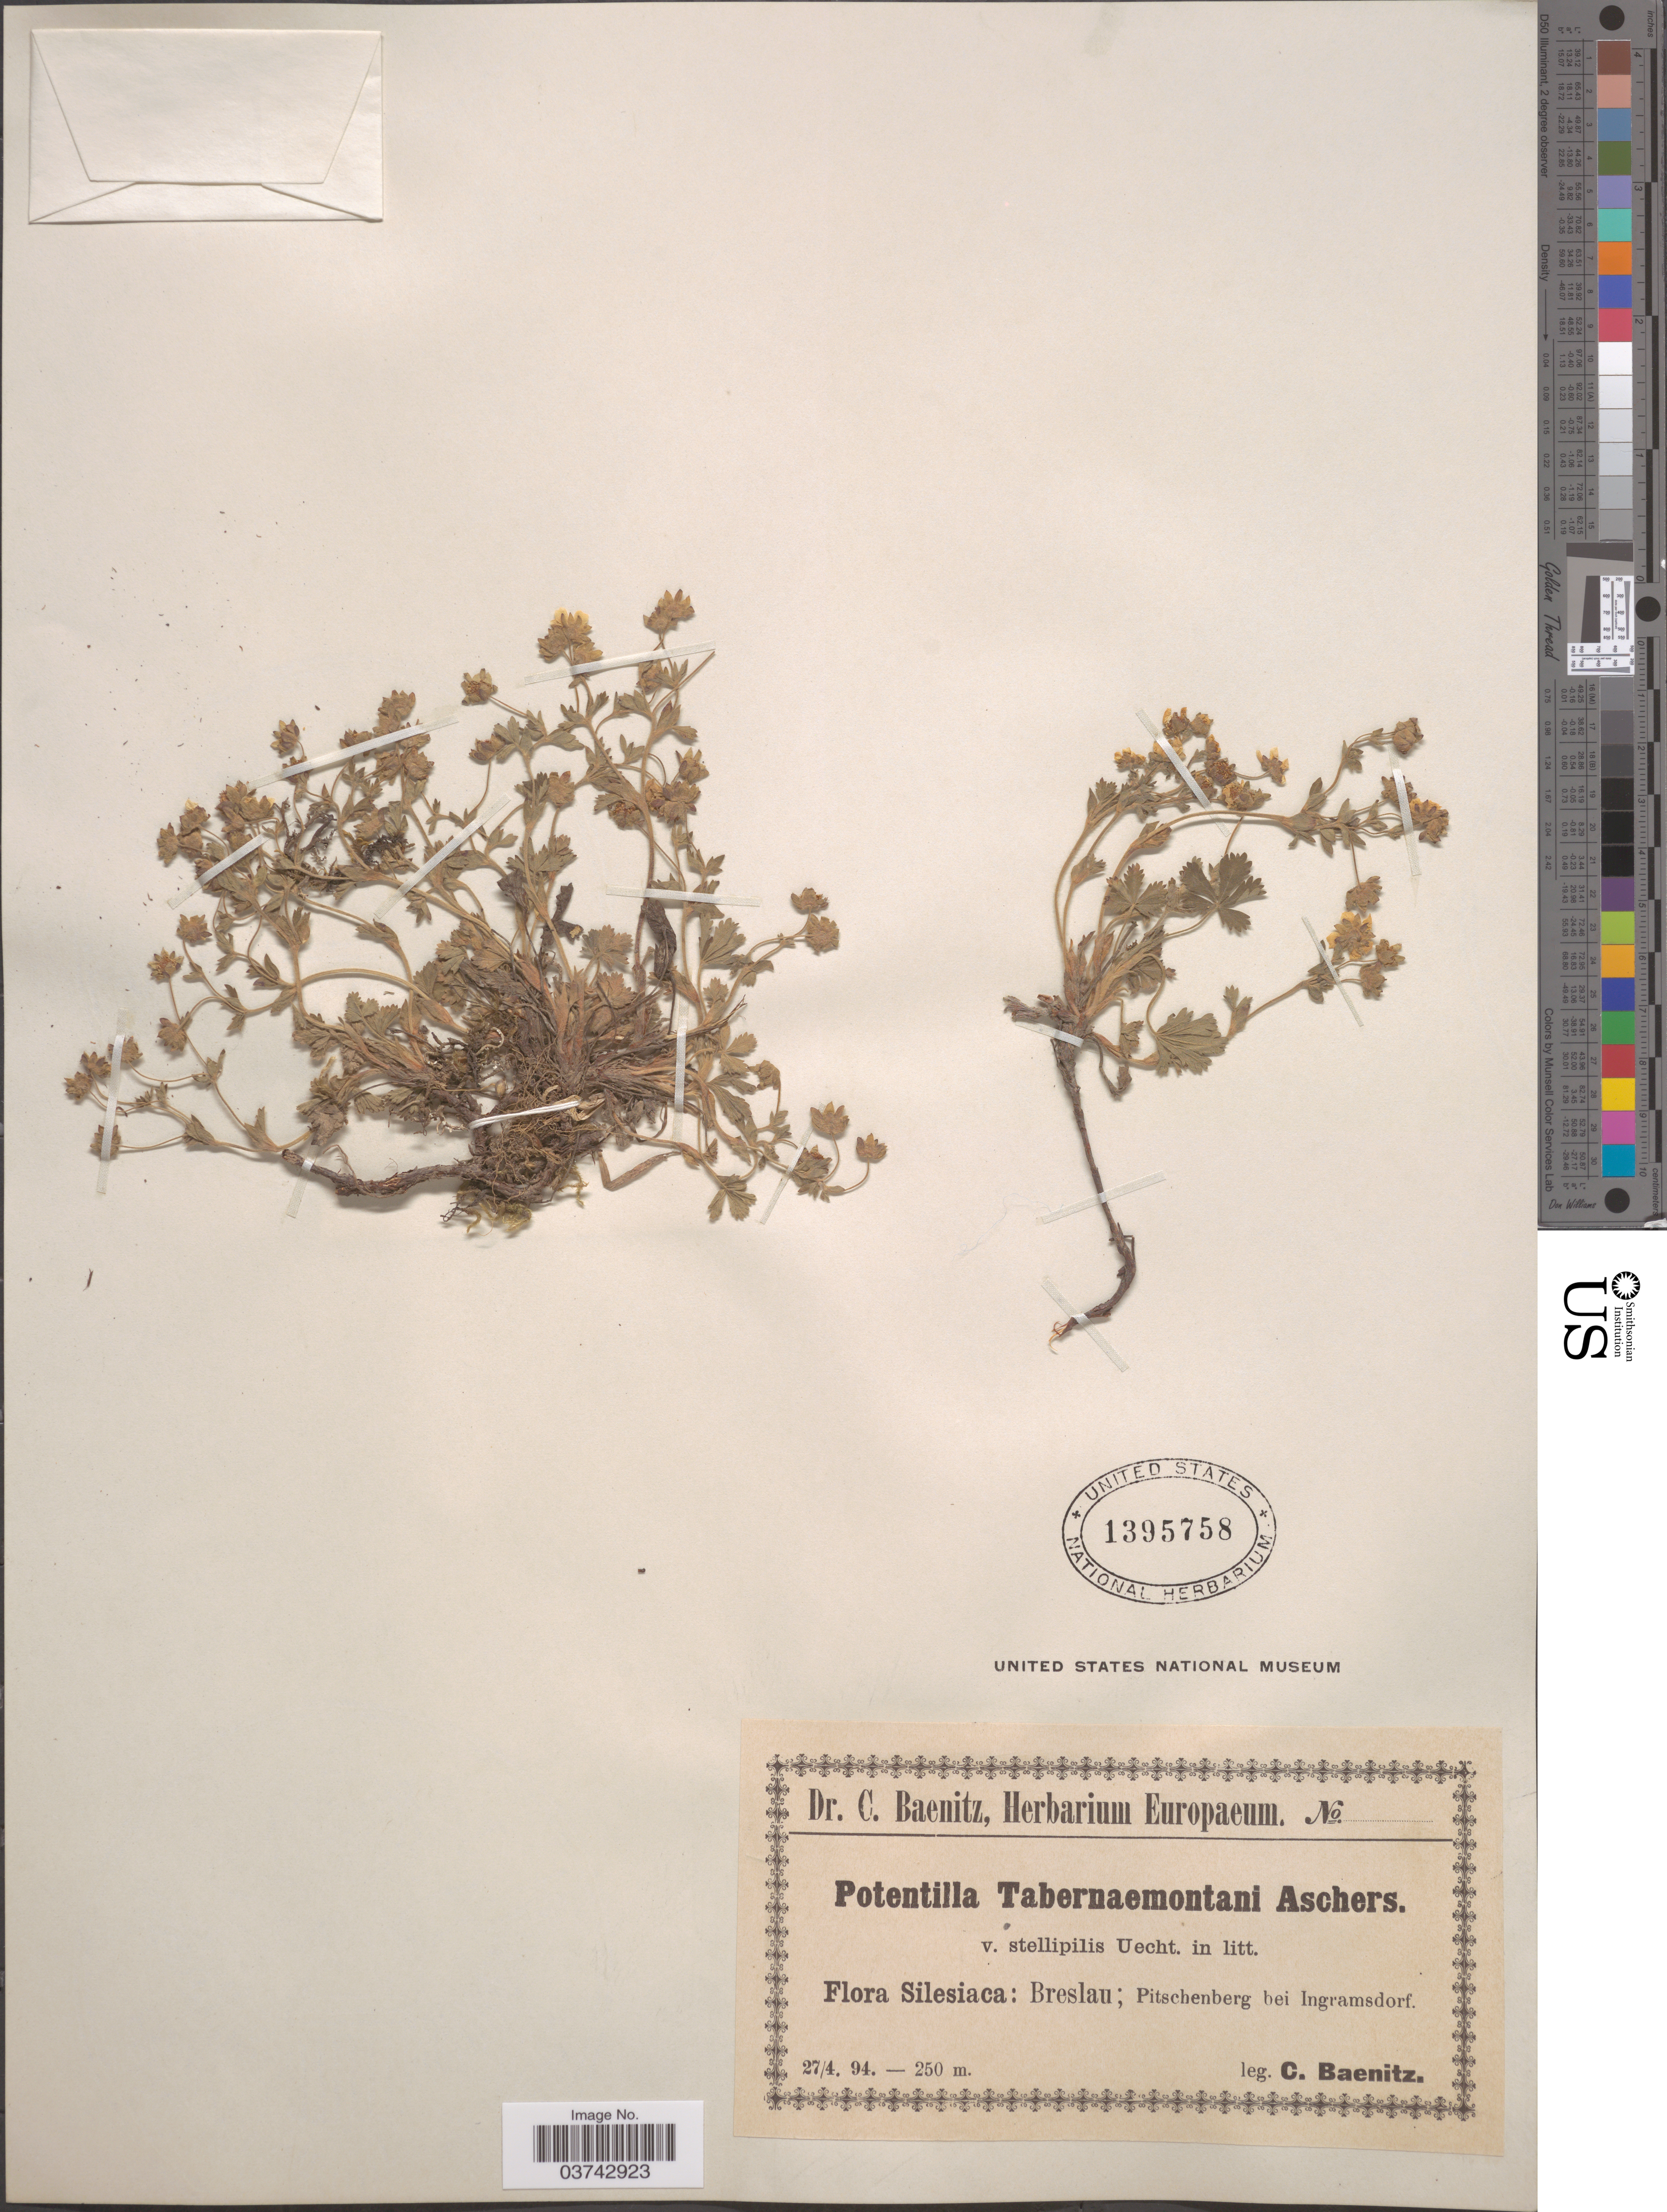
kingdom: Plantae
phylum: Tracheophyta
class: Magnoliopsida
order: Rosales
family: Rosaceae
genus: Potentilla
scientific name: Potentilla tabernaemontani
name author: Asch.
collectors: C. G. Baenitz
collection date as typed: Transcribed d/m/y: 27/4/94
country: Poland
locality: Silesiaca: Breslau; Pitschenberg bei Ingramsdorf.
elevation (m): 250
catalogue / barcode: US 1395758